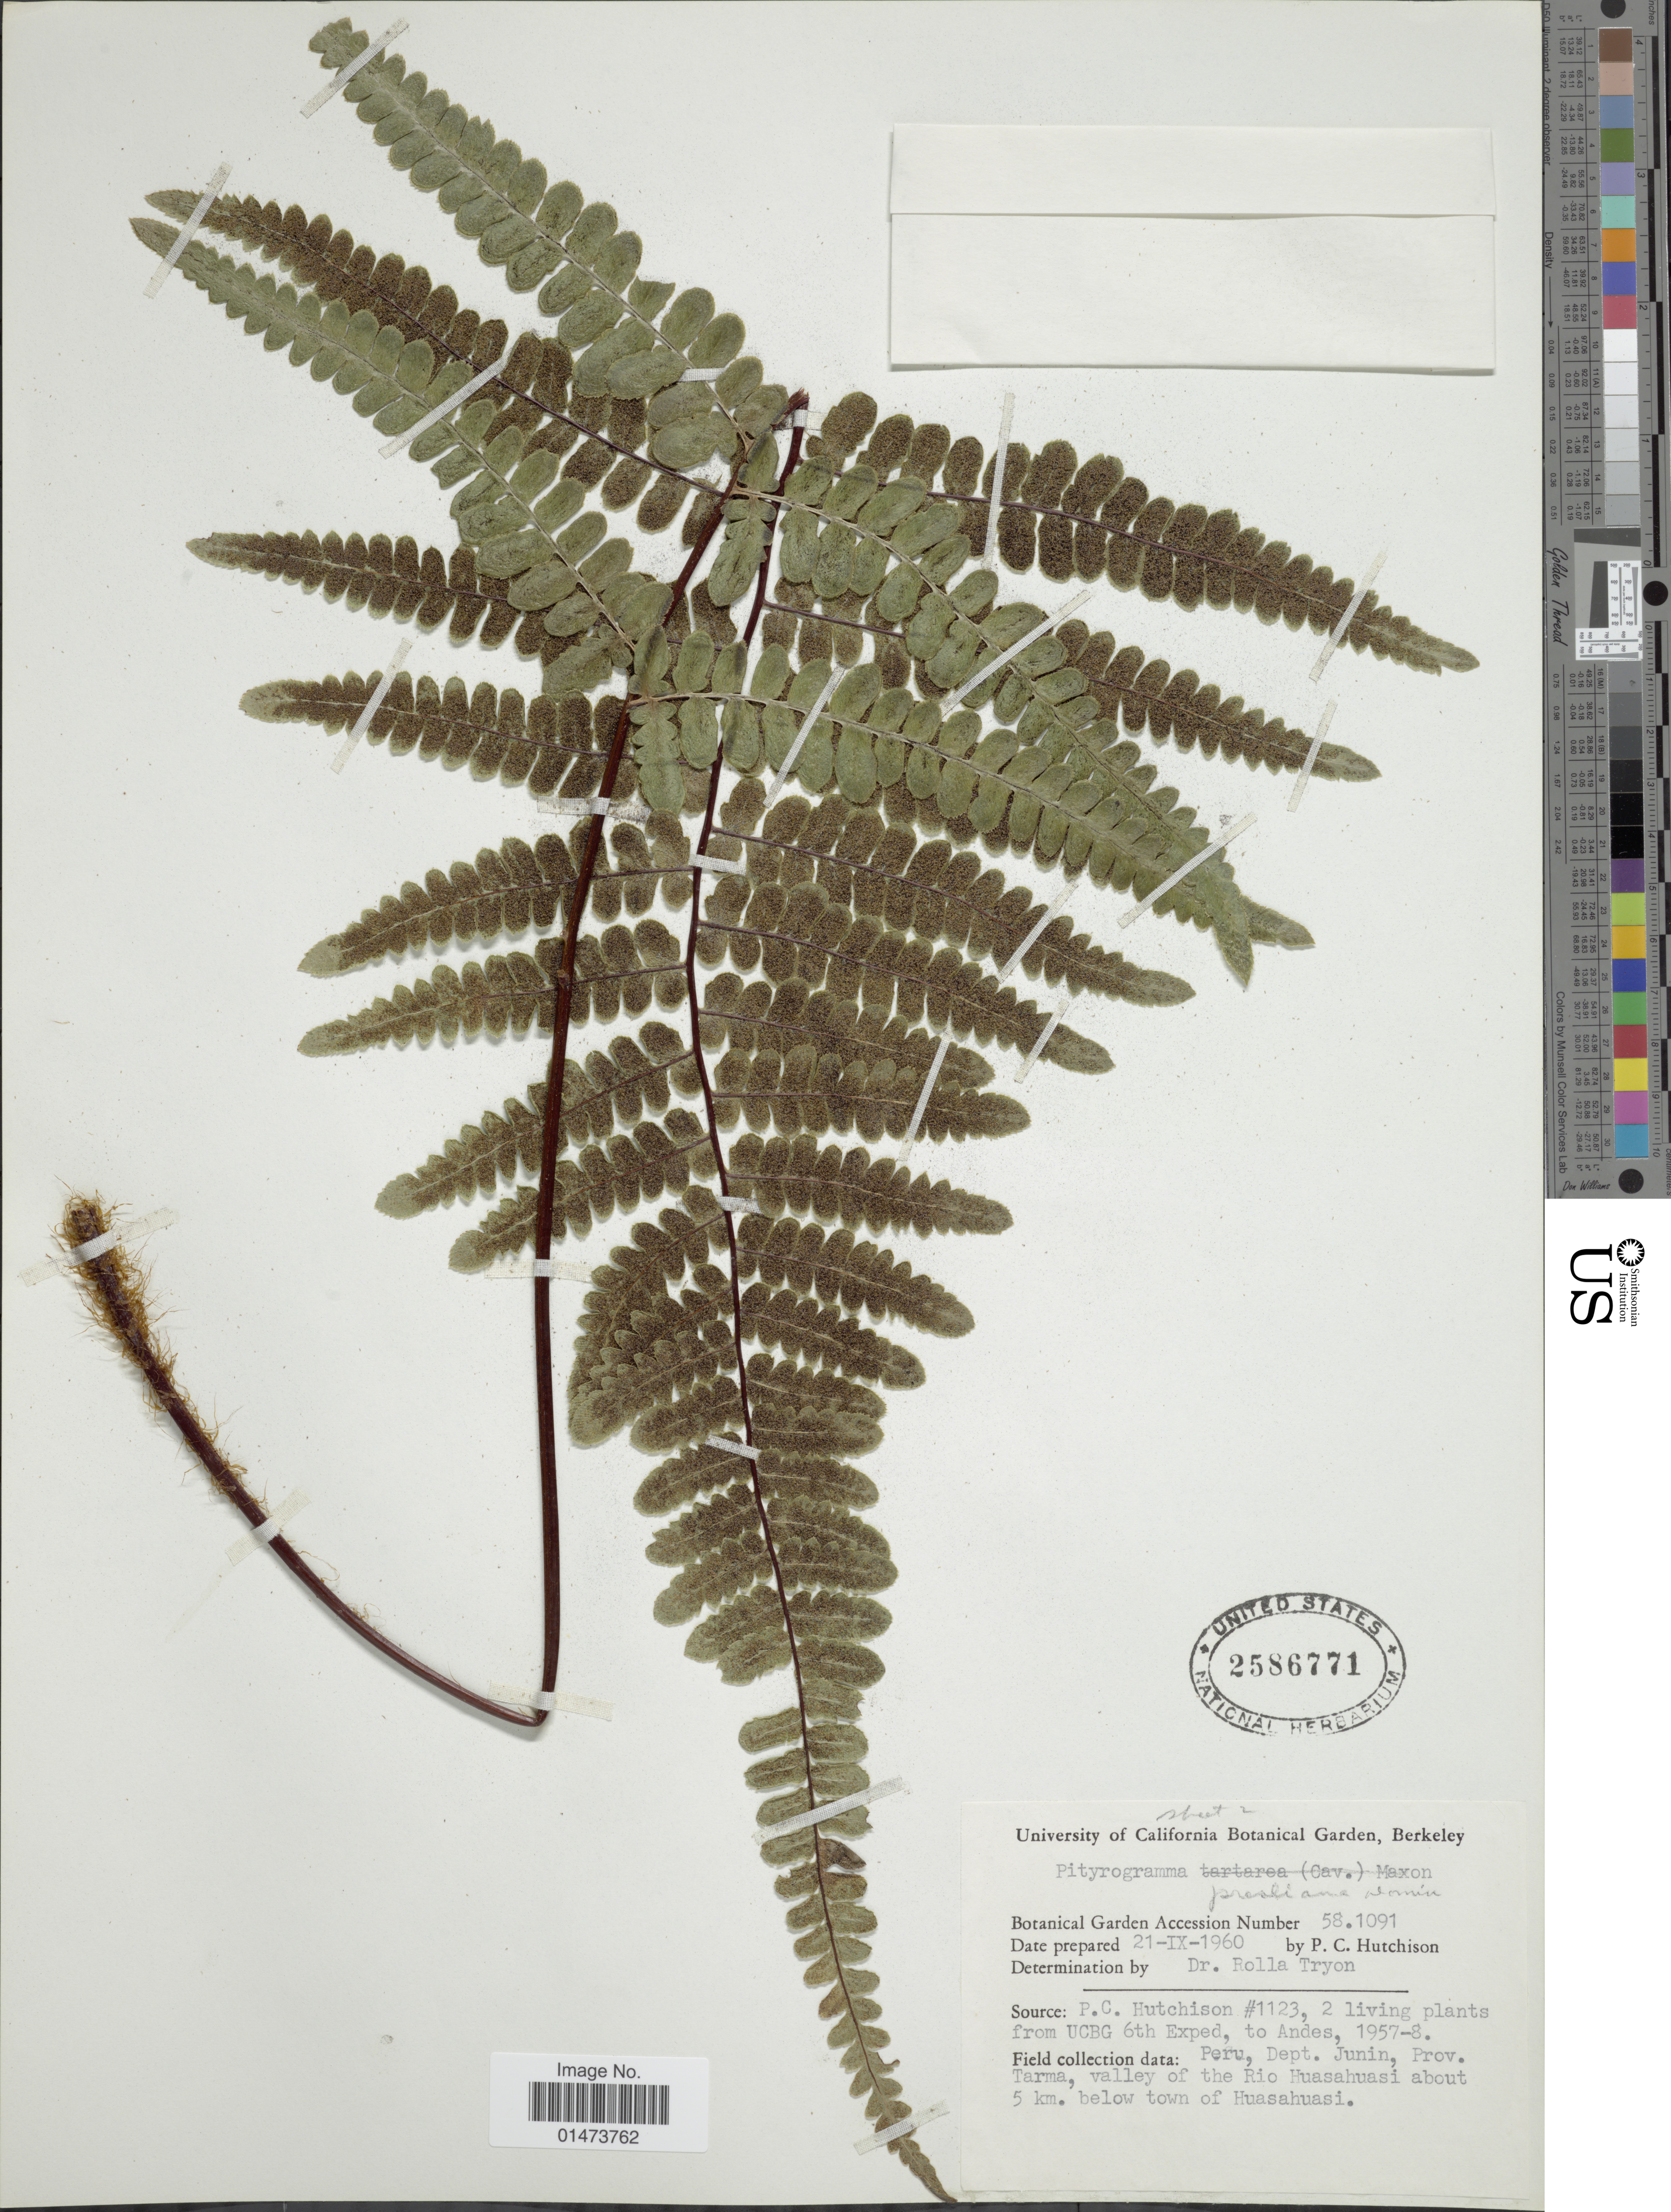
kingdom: Plantae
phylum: Tracheophyta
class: Polypodiopsida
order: Polypodiales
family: Pteridaceae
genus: Pityrogramma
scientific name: Pityrogramma presliana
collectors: P. C. Hutchison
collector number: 58.1091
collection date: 1960-09-21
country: United States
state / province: California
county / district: Alameda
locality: California Botanical Garden, Berkeley.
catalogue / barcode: US 2586771